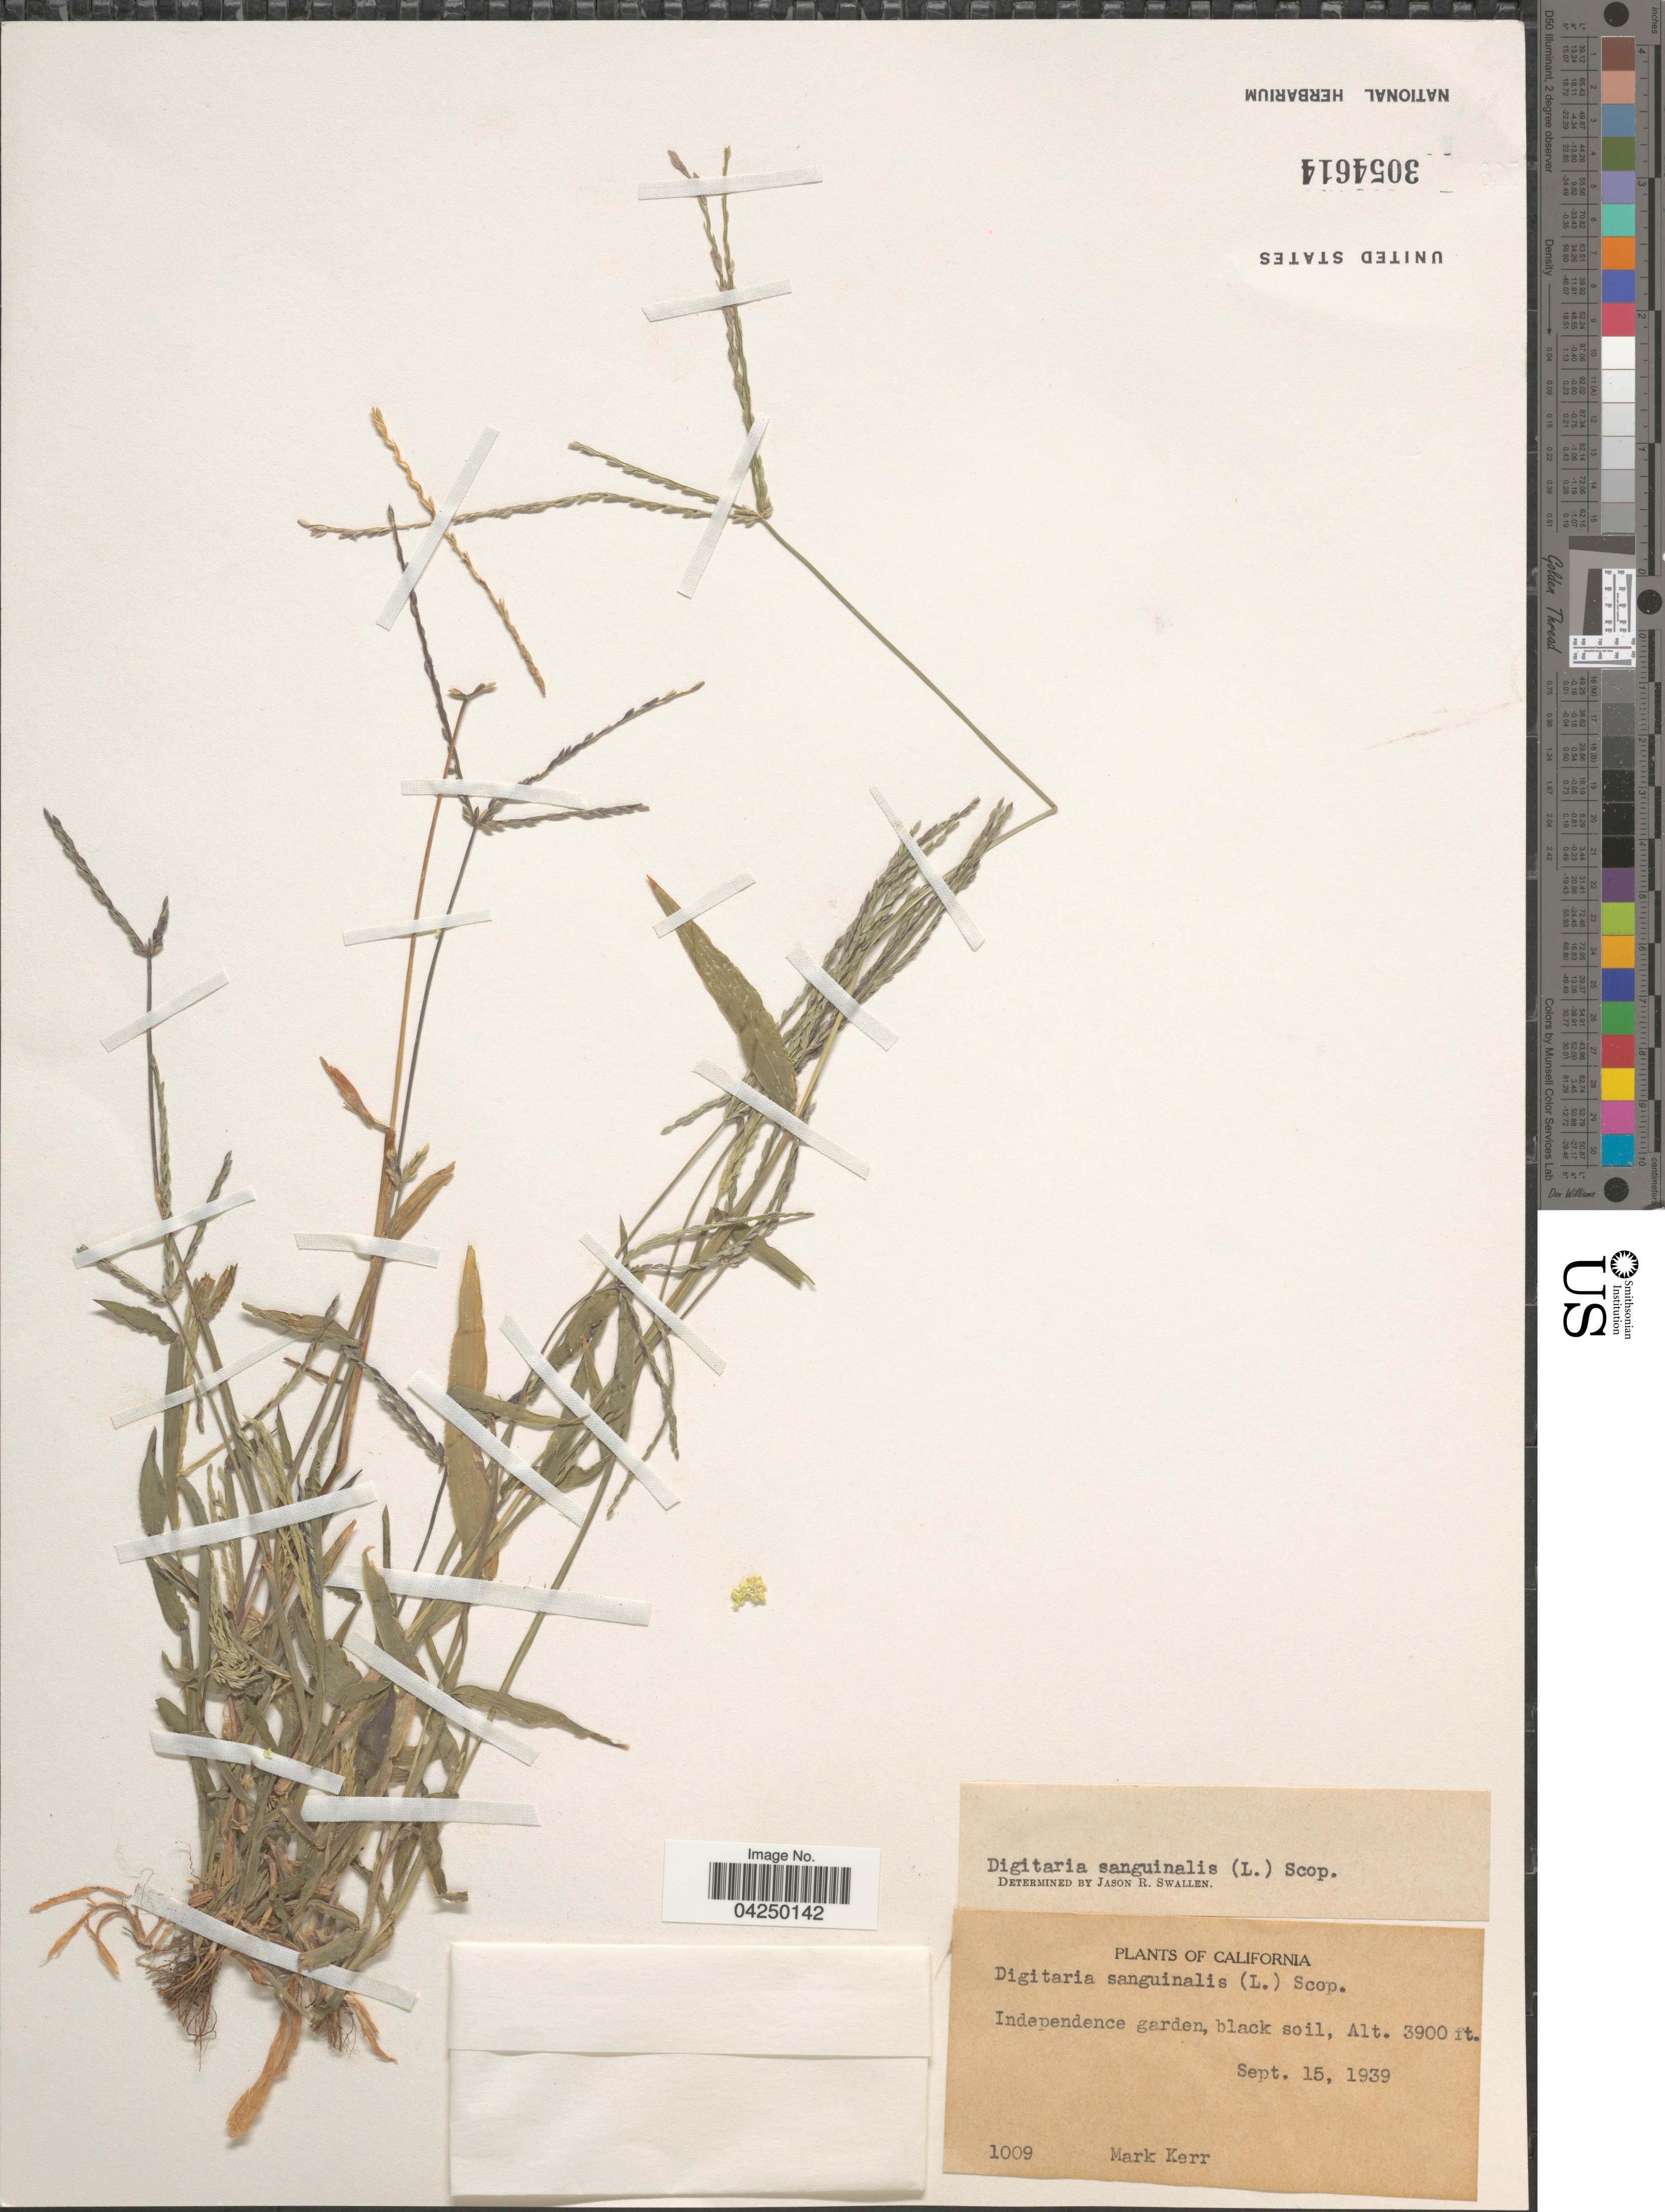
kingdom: Plantae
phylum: Tracheophyta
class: Liliopsida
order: Poales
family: Poaceae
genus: Digitaria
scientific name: Digitaria sanguinalis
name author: (L.) Scop.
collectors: M. Kerr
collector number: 1009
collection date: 1939-09-15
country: United States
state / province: California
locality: Independence garden, black soil.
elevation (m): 1189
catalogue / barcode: US 3054614